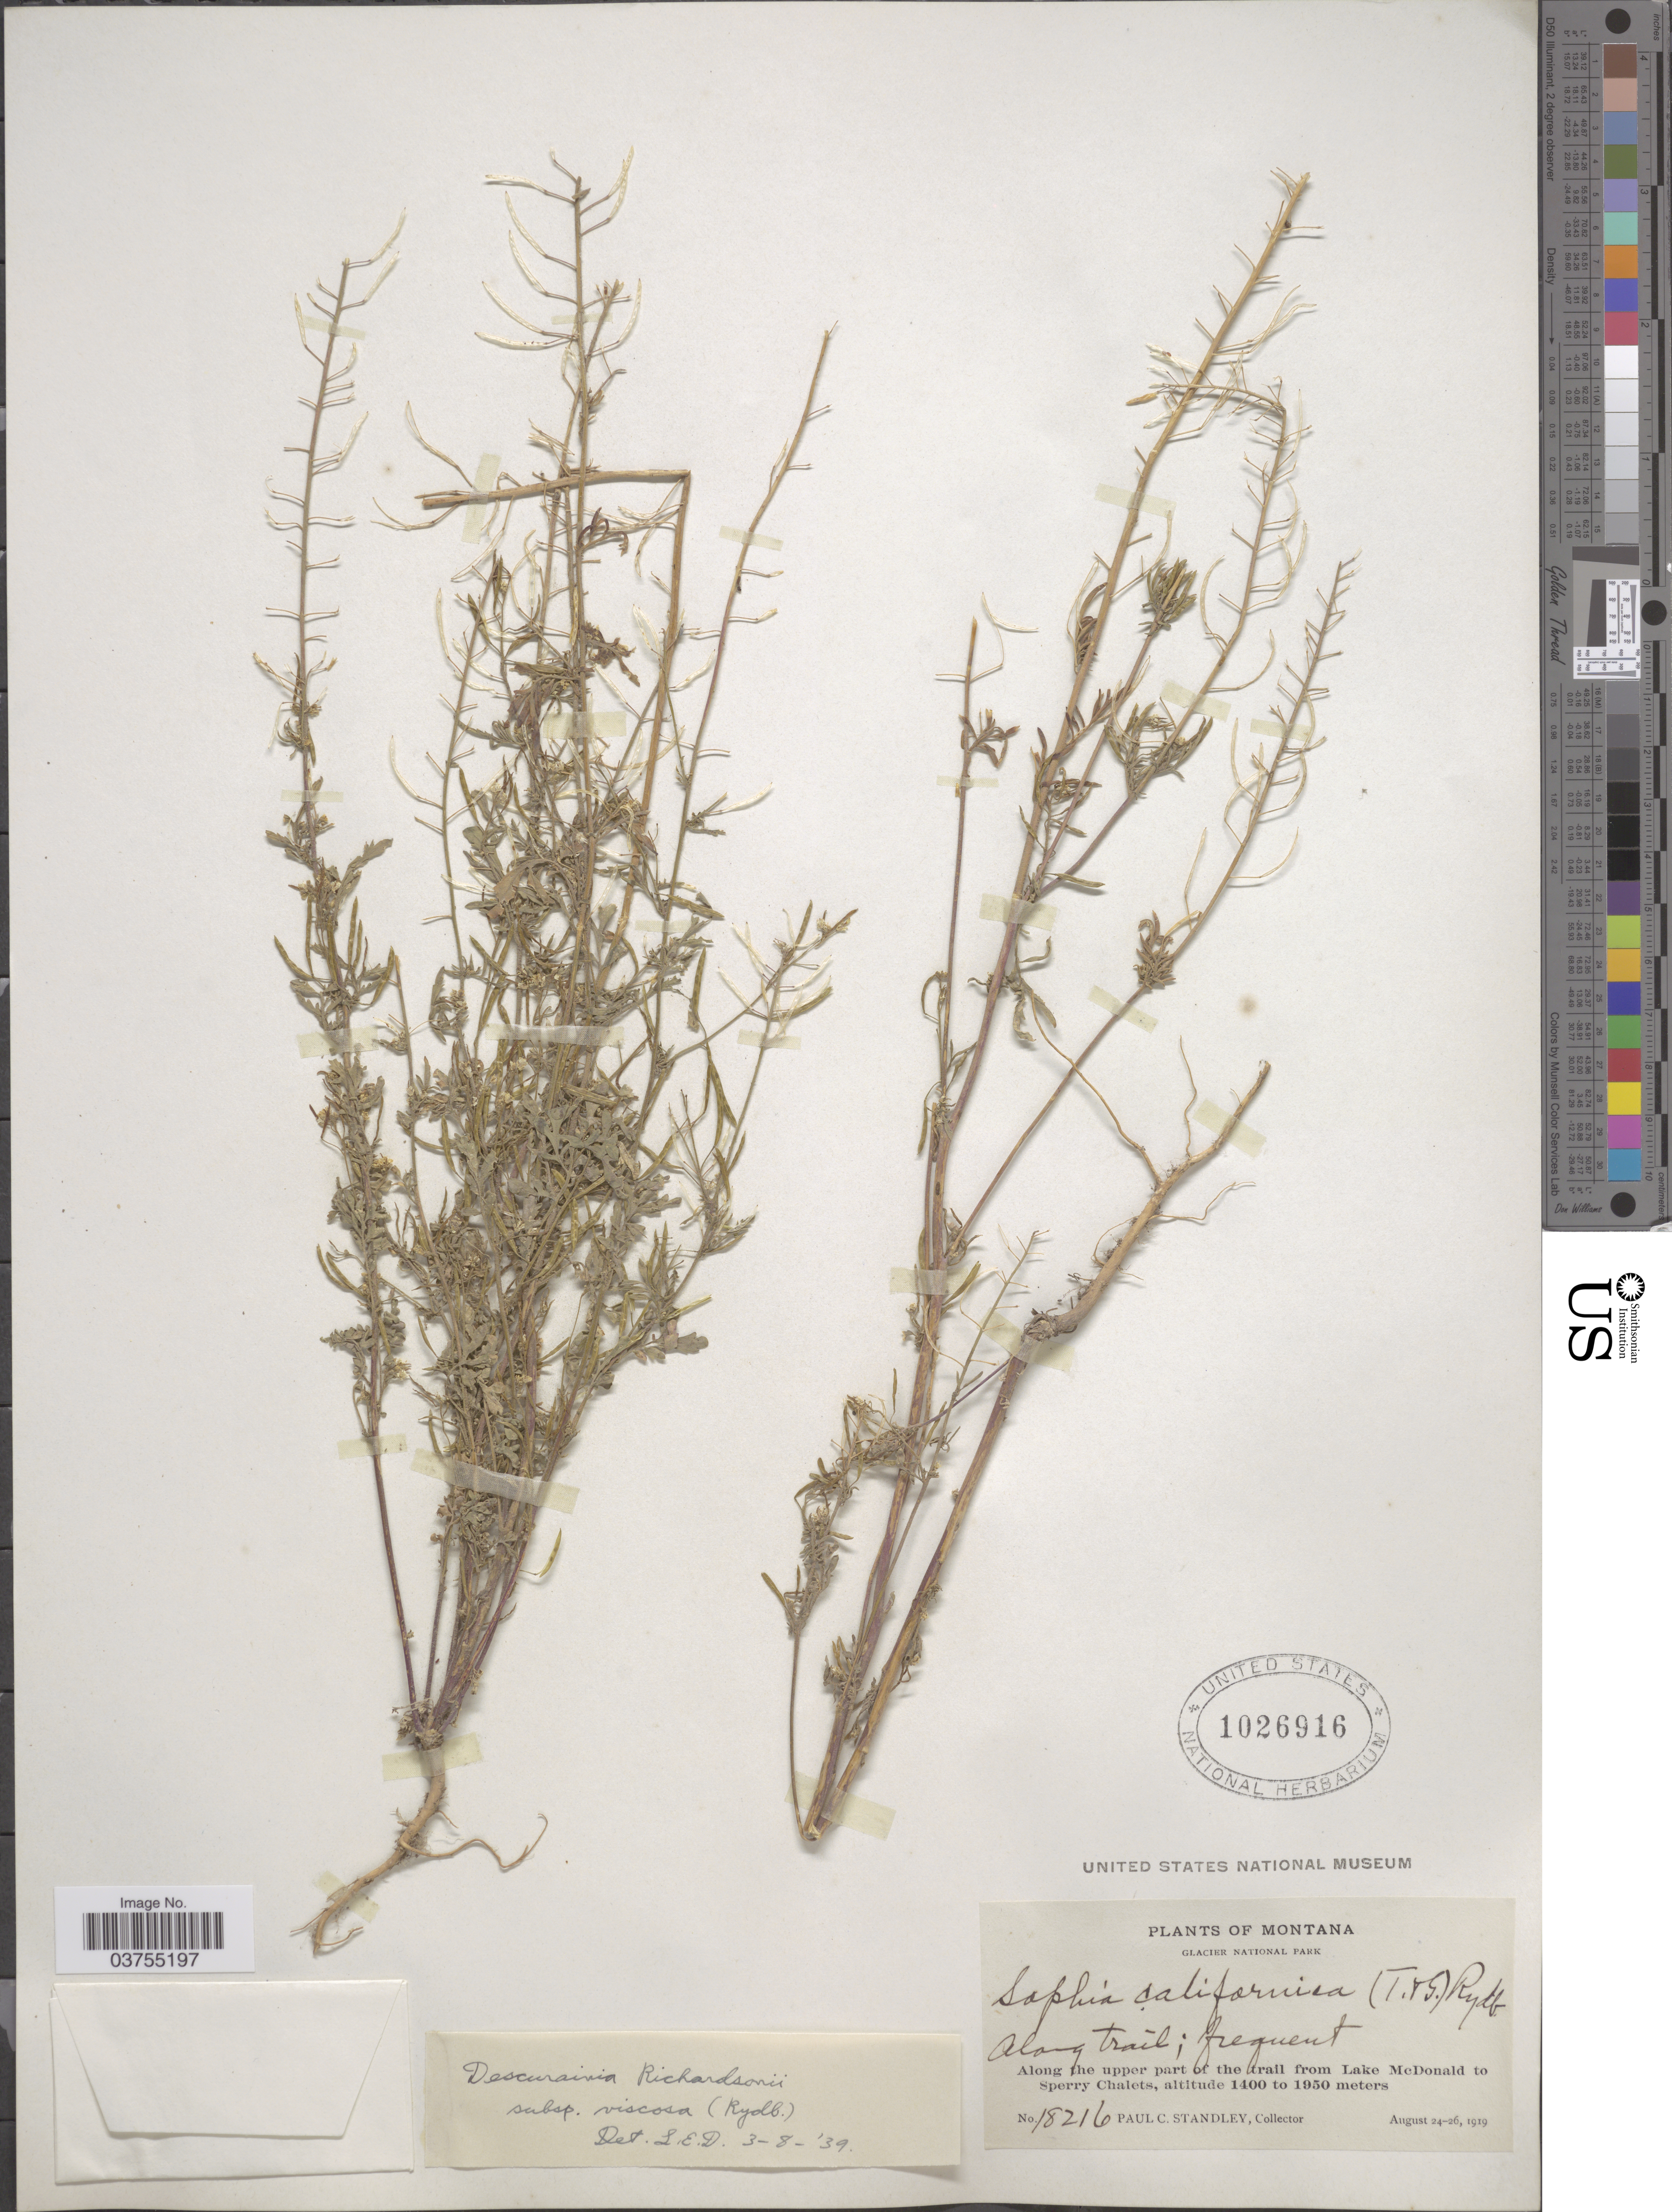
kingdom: Plantae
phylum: Tracheophyta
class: Magnoliopsida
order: Brassicales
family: Brassicaceae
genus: Descurainia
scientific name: Descurainia richardsonii subsp. viscosa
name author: (Rydb.) Detling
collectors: P. C. Standley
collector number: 18216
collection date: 1919-08-24/1919-08-26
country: United States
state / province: Montana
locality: Glacier National Park. Along trail. Along the upper part of the trail from Lake McDonald to Sperry Chalets.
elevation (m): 1400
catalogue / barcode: US 1026916